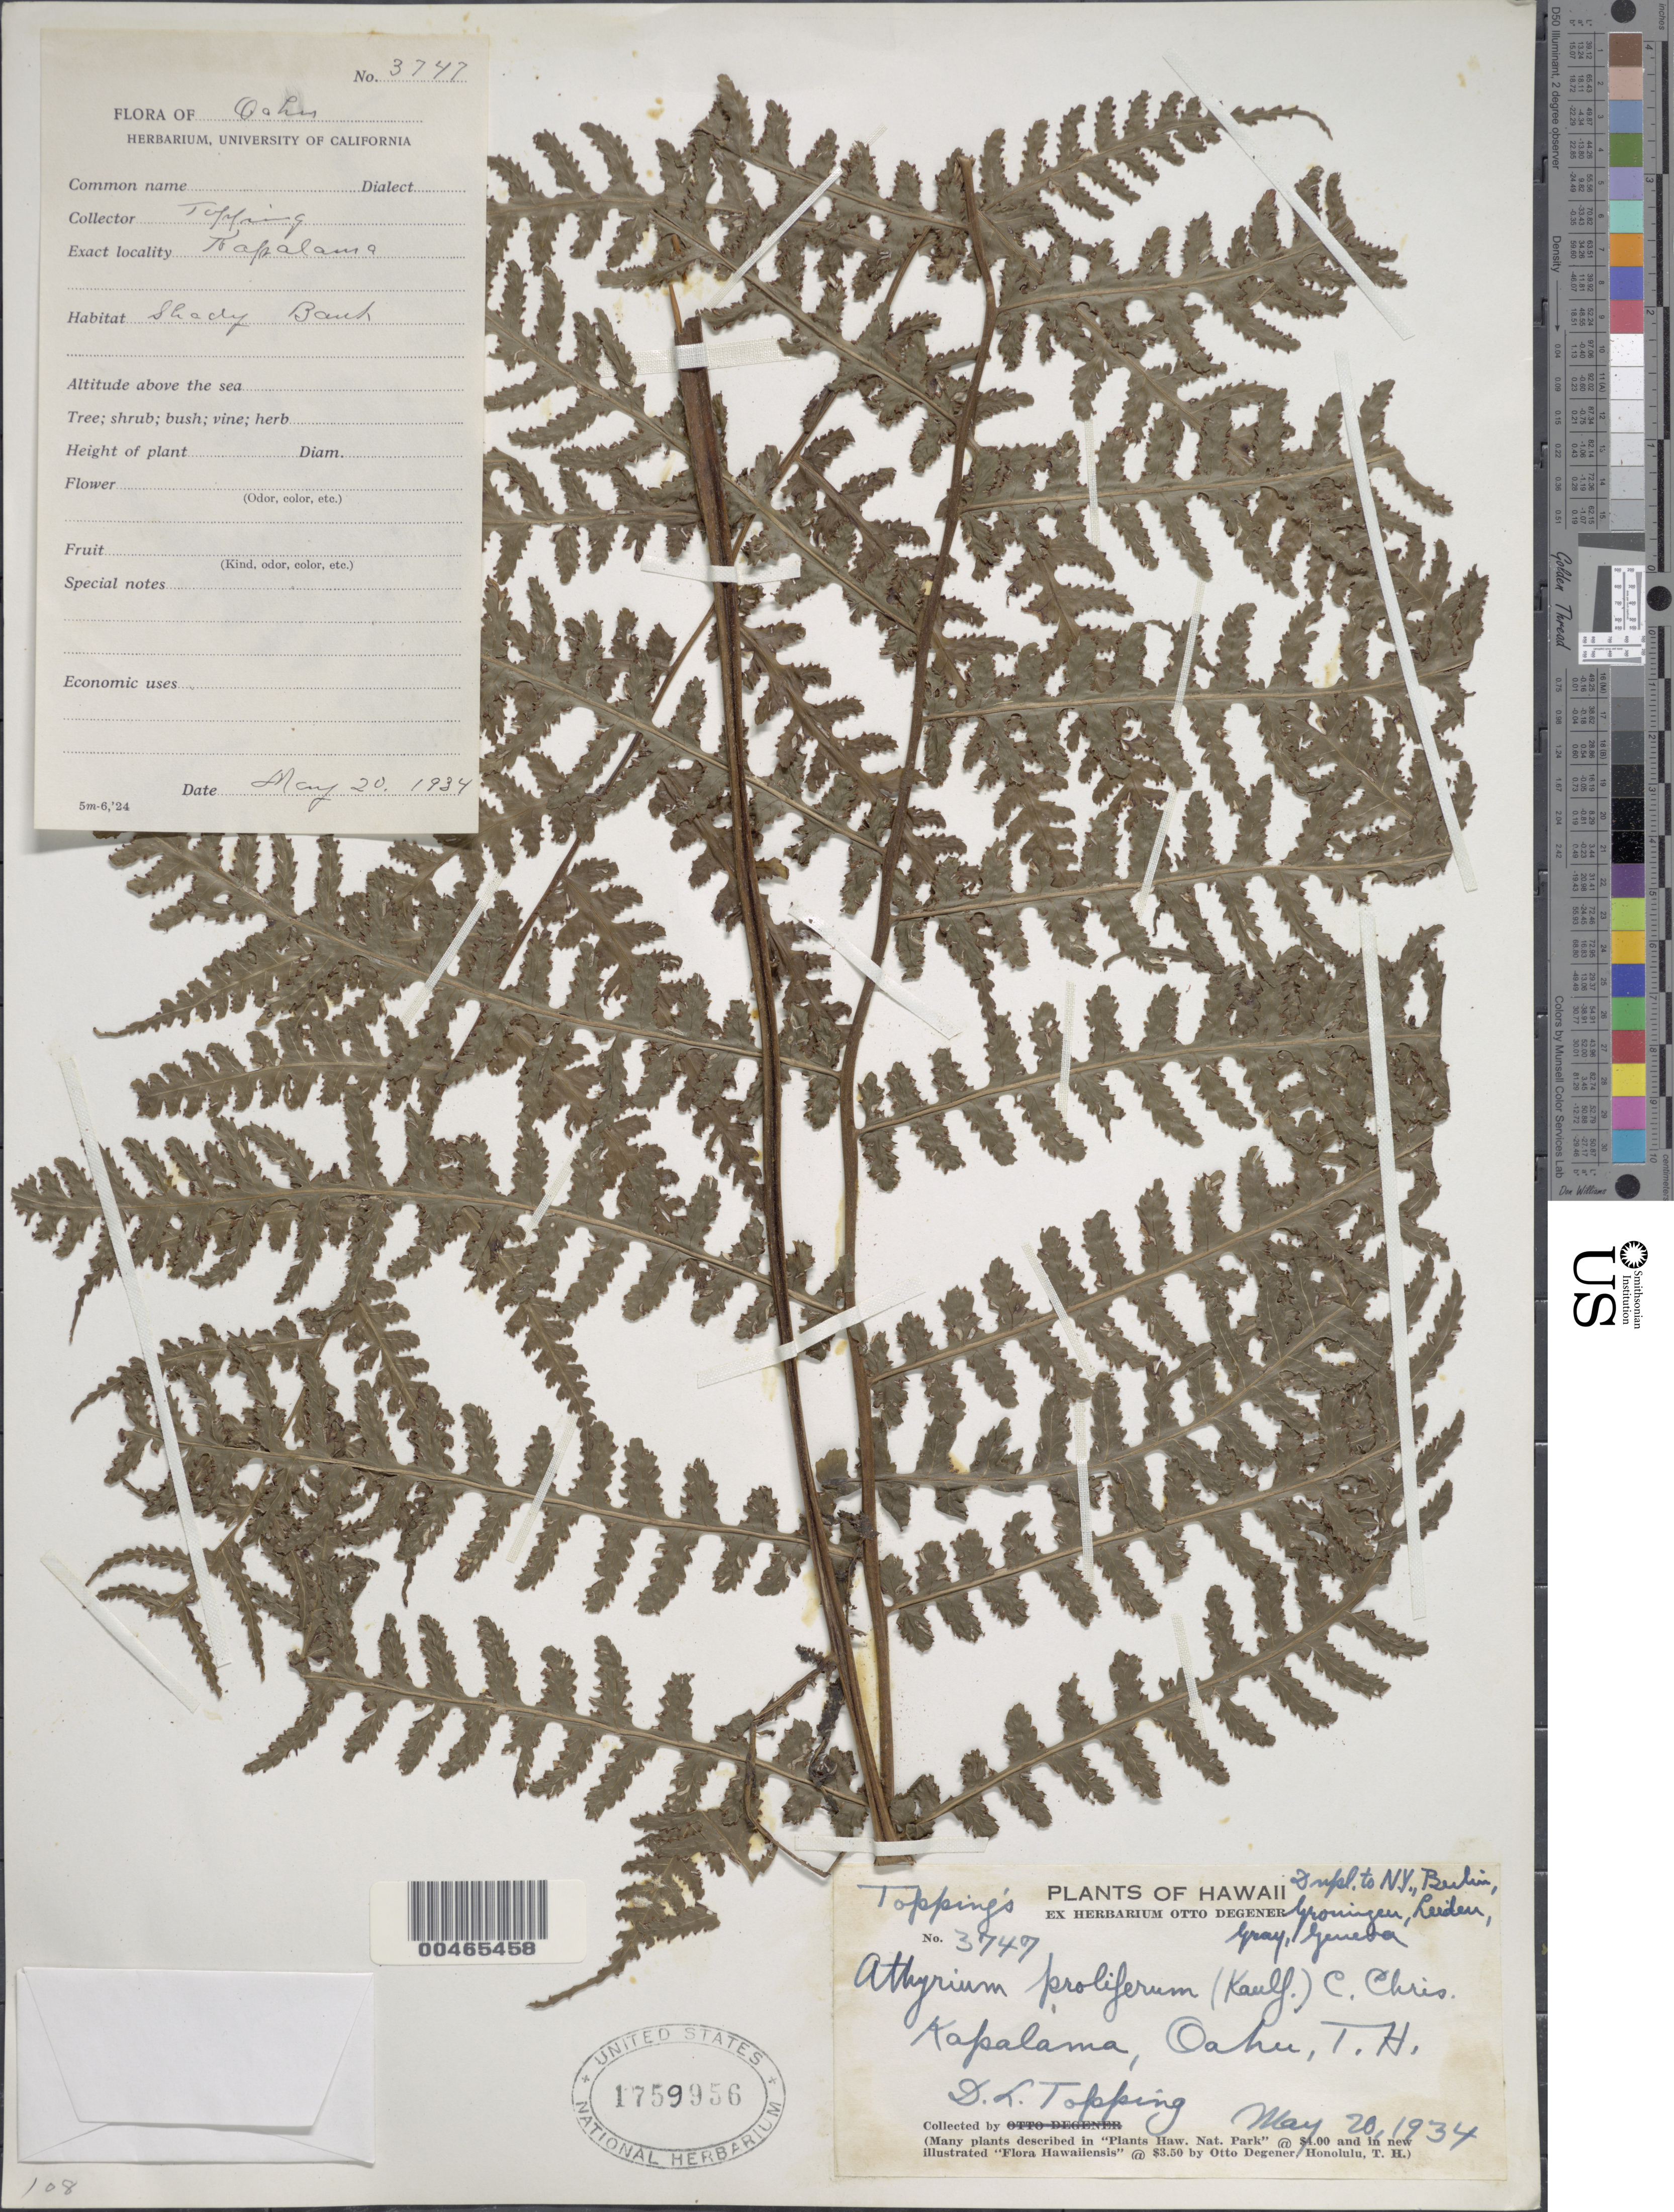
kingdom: Plantae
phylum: Tracheophyta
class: Polypodiopsida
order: Polypodiales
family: Athyriaceae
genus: Deparia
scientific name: Deparia prolifera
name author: (Kaulf.) Hook. & Grev.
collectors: D. L. Topping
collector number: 3747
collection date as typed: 20 May 1934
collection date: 1934-05-20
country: United States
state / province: Hawaii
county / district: Honolulu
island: Oahu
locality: Kapalama, Oahu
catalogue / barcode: US 1759956